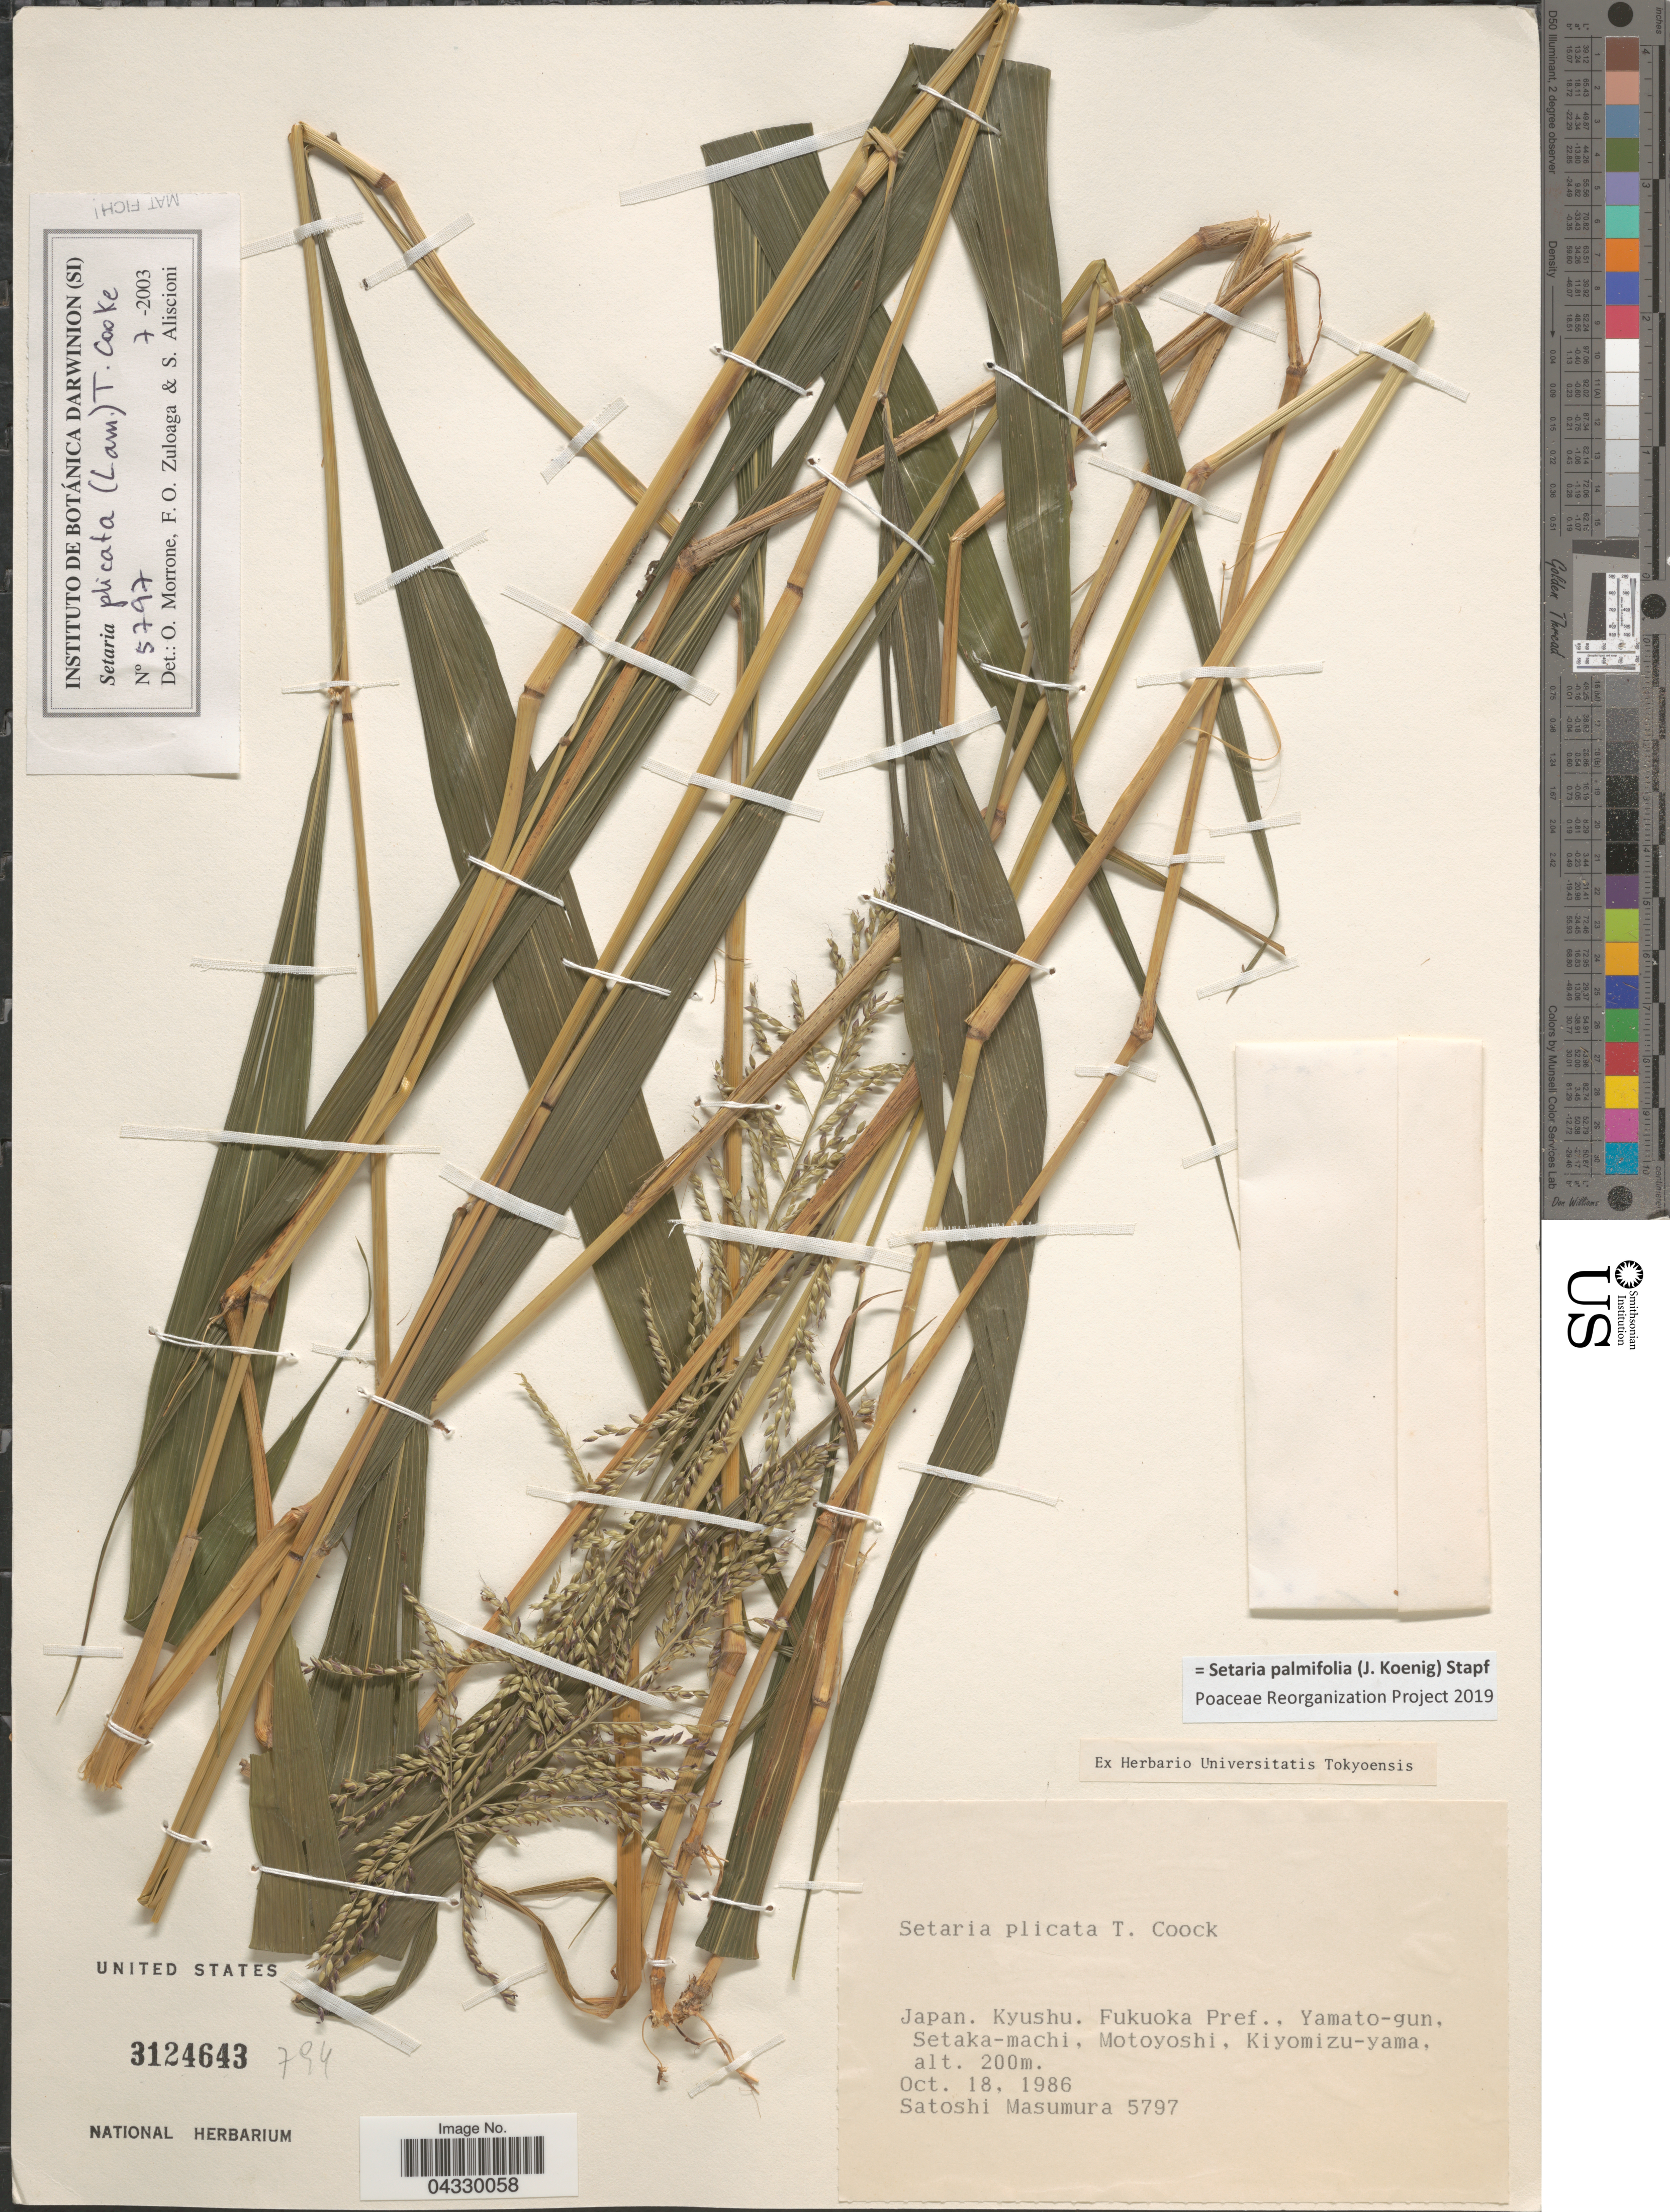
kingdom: Plantae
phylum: Tracheophyta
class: Liliopsida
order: Poales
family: Poaceae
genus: Setaria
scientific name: Setaria palmifolia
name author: (J. Koenig) Stapf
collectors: S. Masumura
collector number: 5797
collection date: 1986-10-18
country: Japan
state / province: Hukuoka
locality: Kyushu. Fukuoka Pref., Yamato-gun, Setaka-machi. Motoyoshi, Kiyomizu-yama.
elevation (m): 200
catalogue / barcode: US 3124643